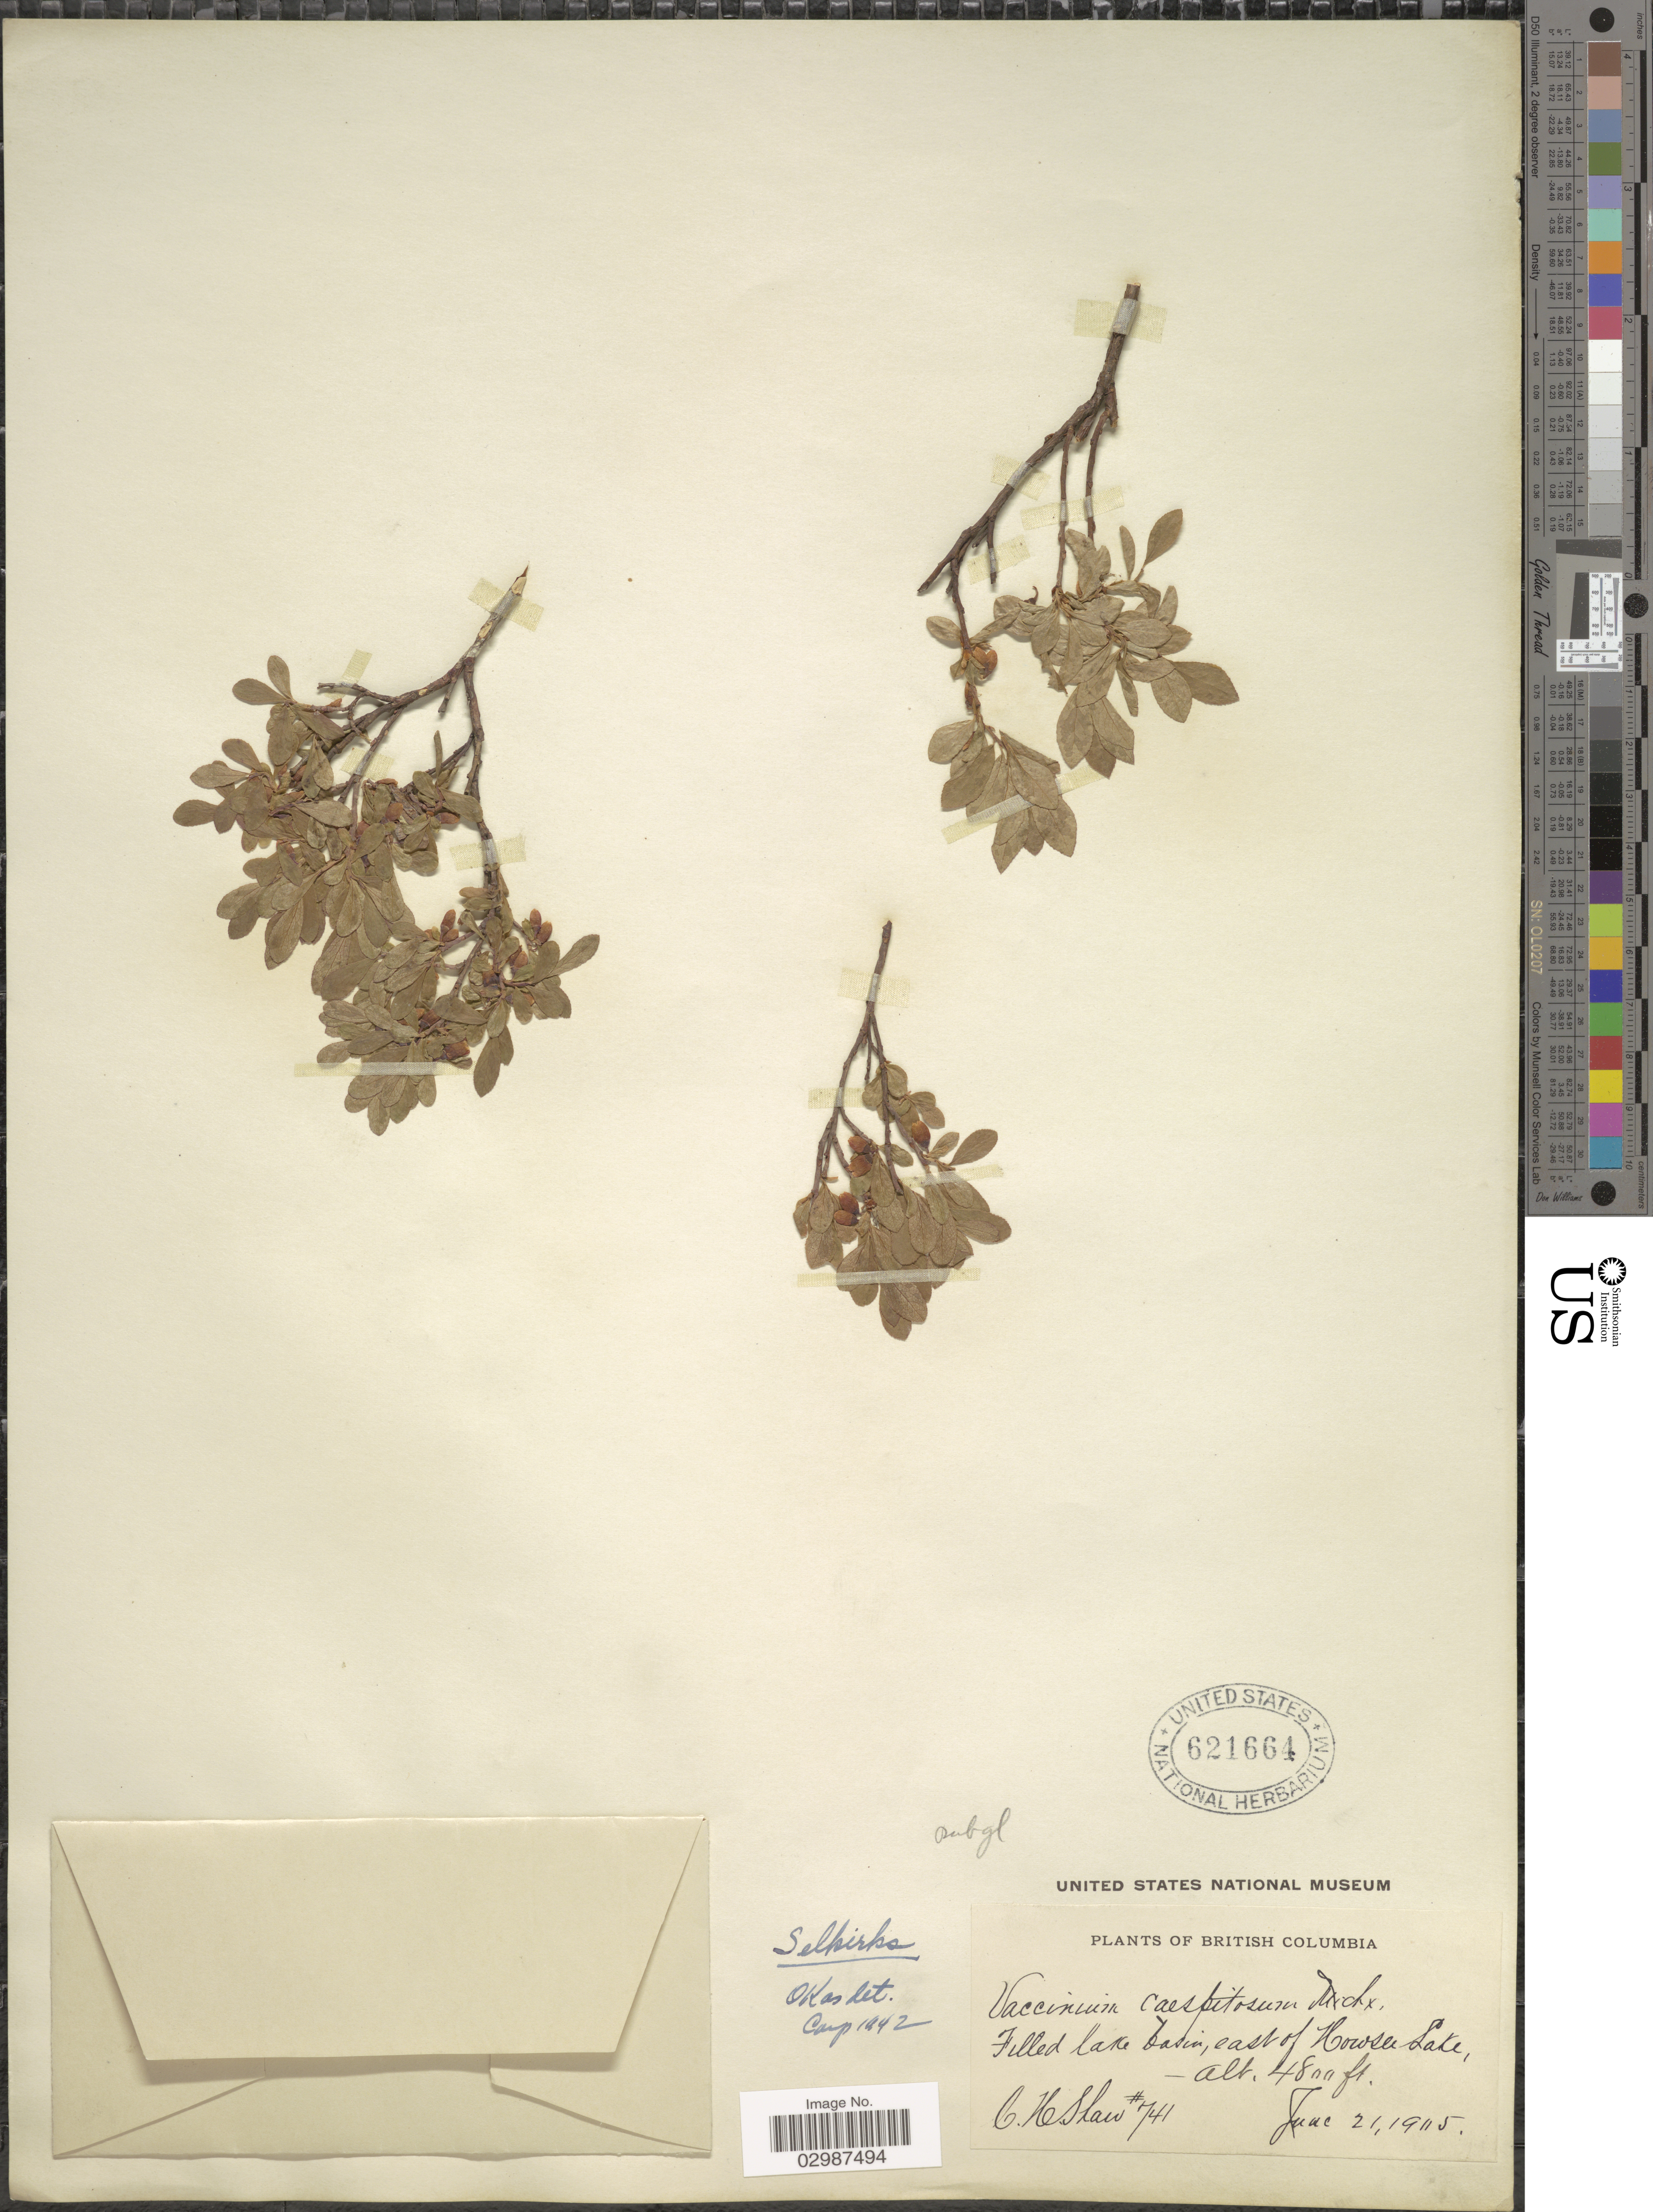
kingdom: Plantae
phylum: Tracheophyta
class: Magnoliopsida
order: Ericales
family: Ericaceae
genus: Vaccinium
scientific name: Vaccinium caespitosum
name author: Michx.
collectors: C. H. Shaw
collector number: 741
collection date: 1915-06-21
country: Canada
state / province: British Columbia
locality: Filled lake basin, east of Howser Lake.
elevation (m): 1463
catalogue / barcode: US 621664